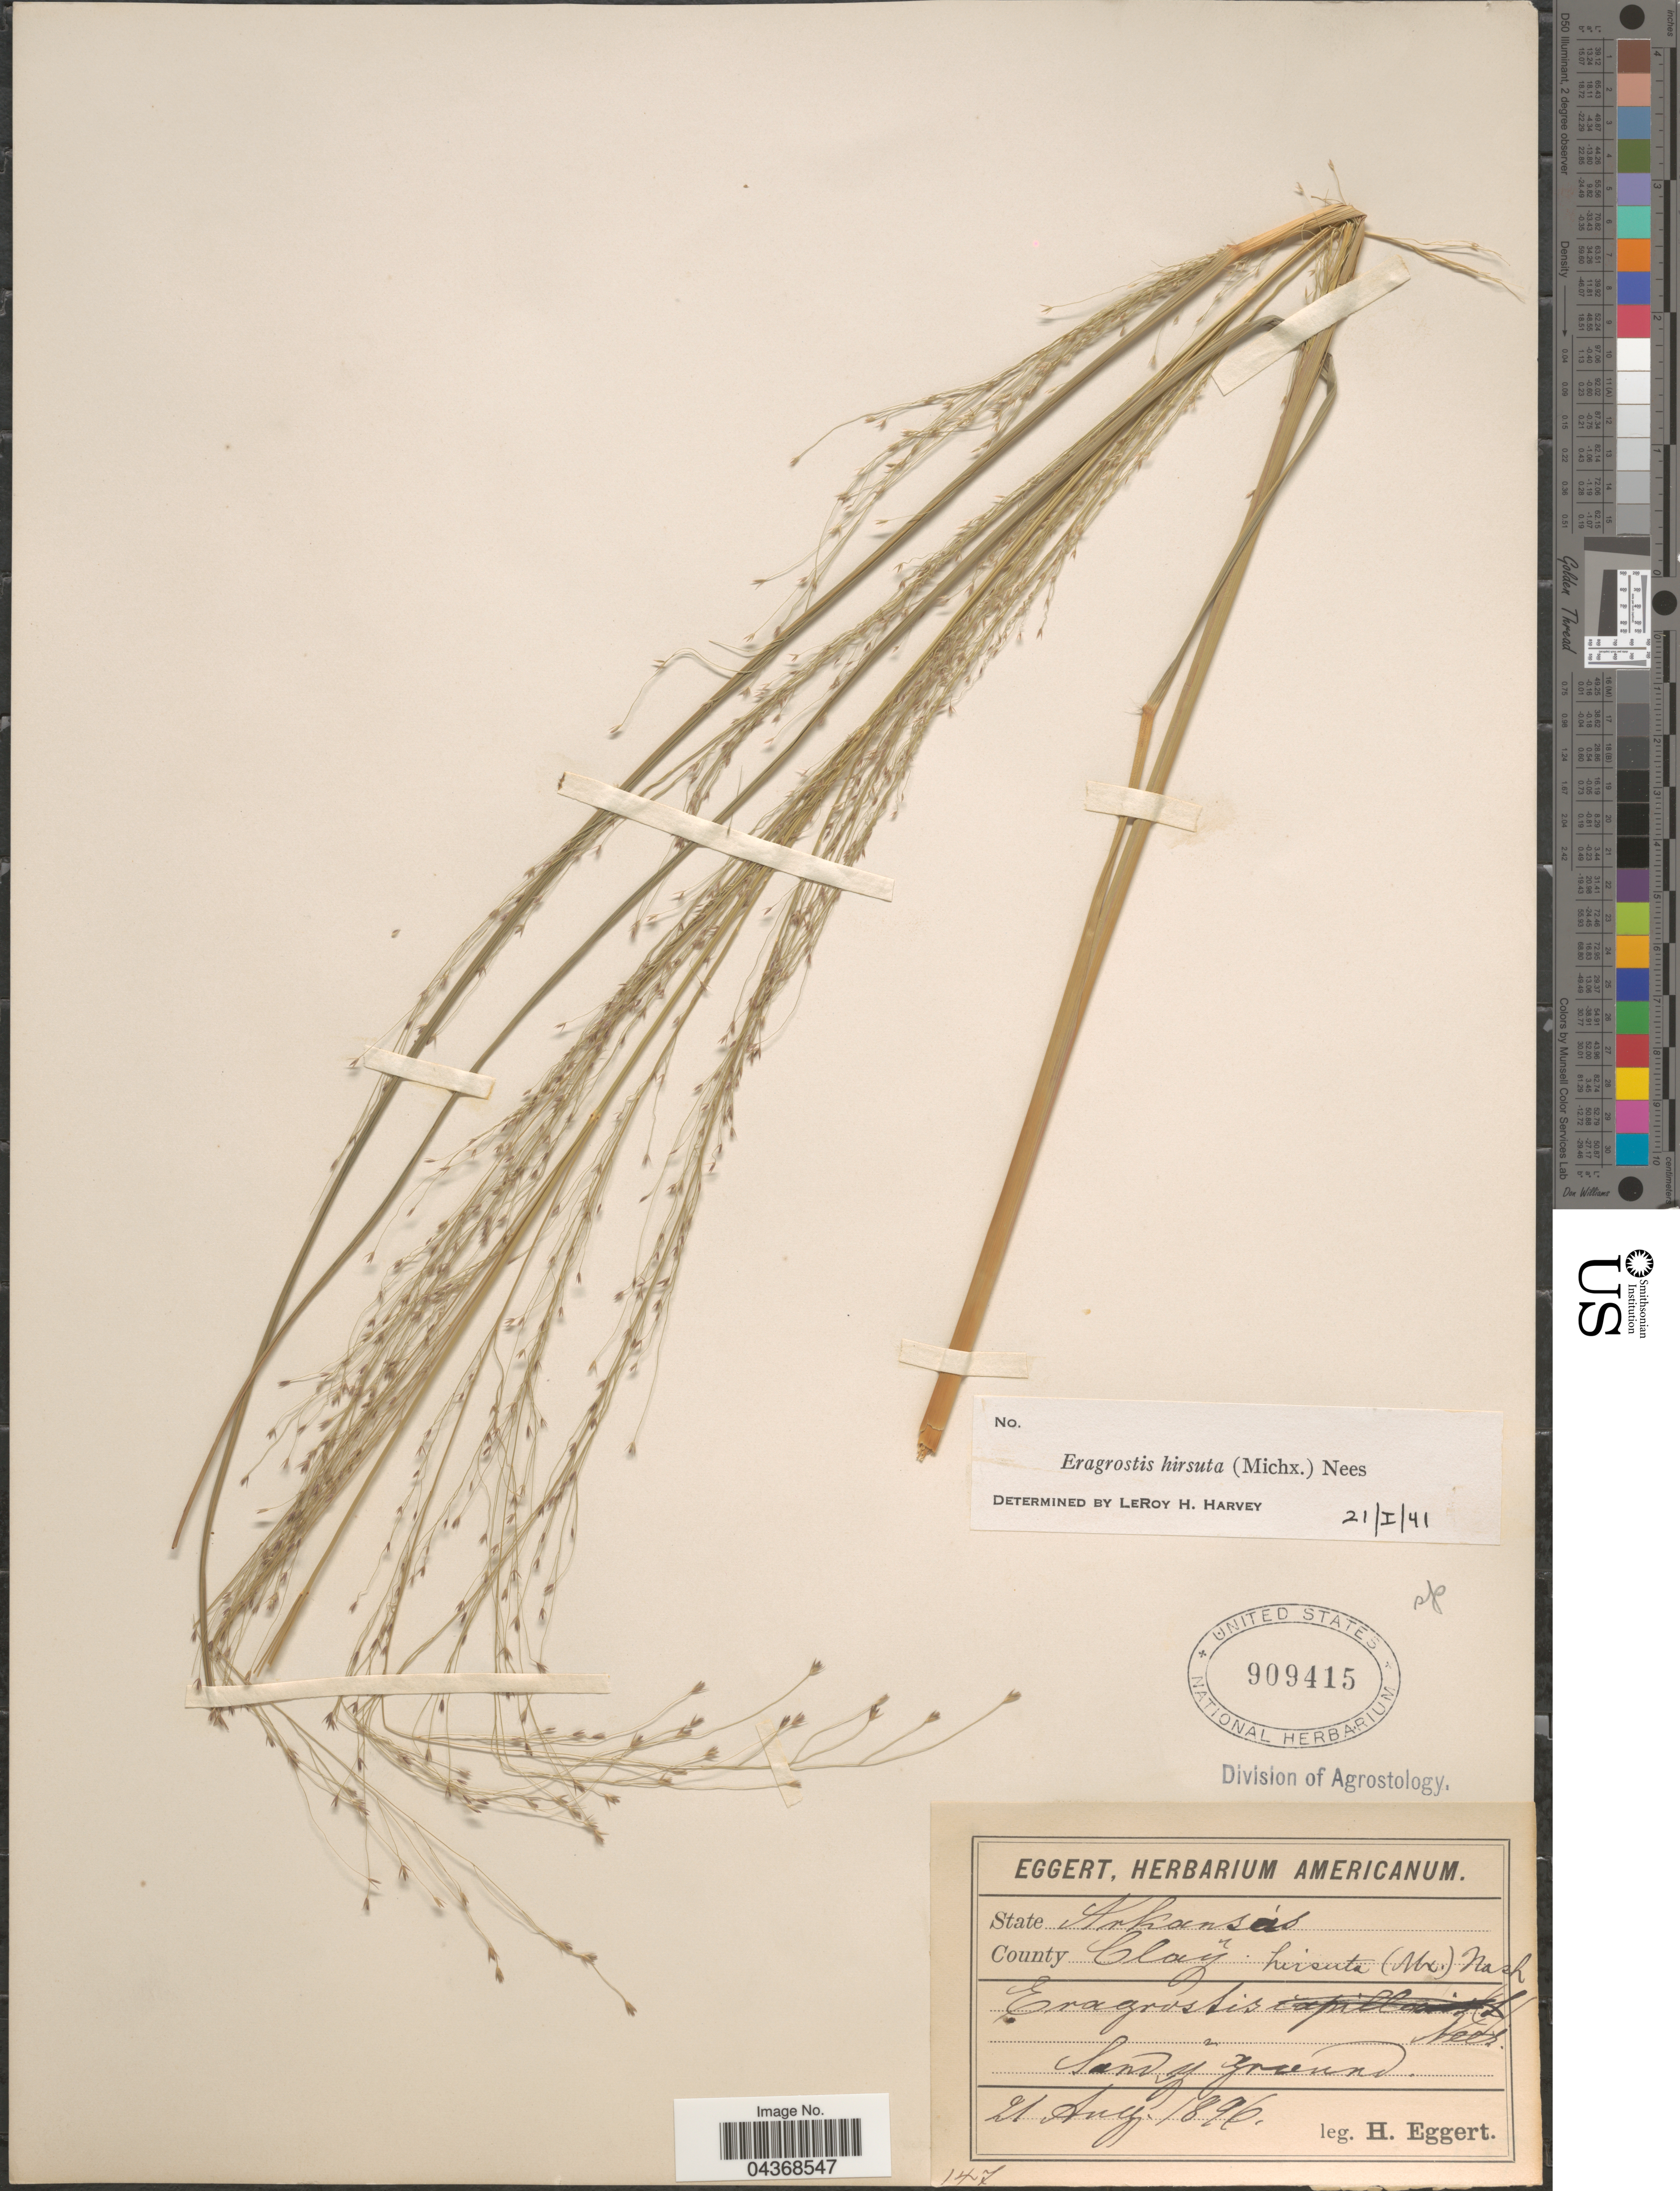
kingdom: Plantae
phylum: Tracheophyta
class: Liliopsida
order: Poales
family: Poaceae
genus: Eragrostis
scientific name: Eragrostis hirsuta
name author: (Michx.) Nees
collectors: H. Eggert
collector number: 147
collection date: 1896-08-21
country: United States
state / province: Arkansas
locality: County Clay.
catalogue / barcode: US 909415